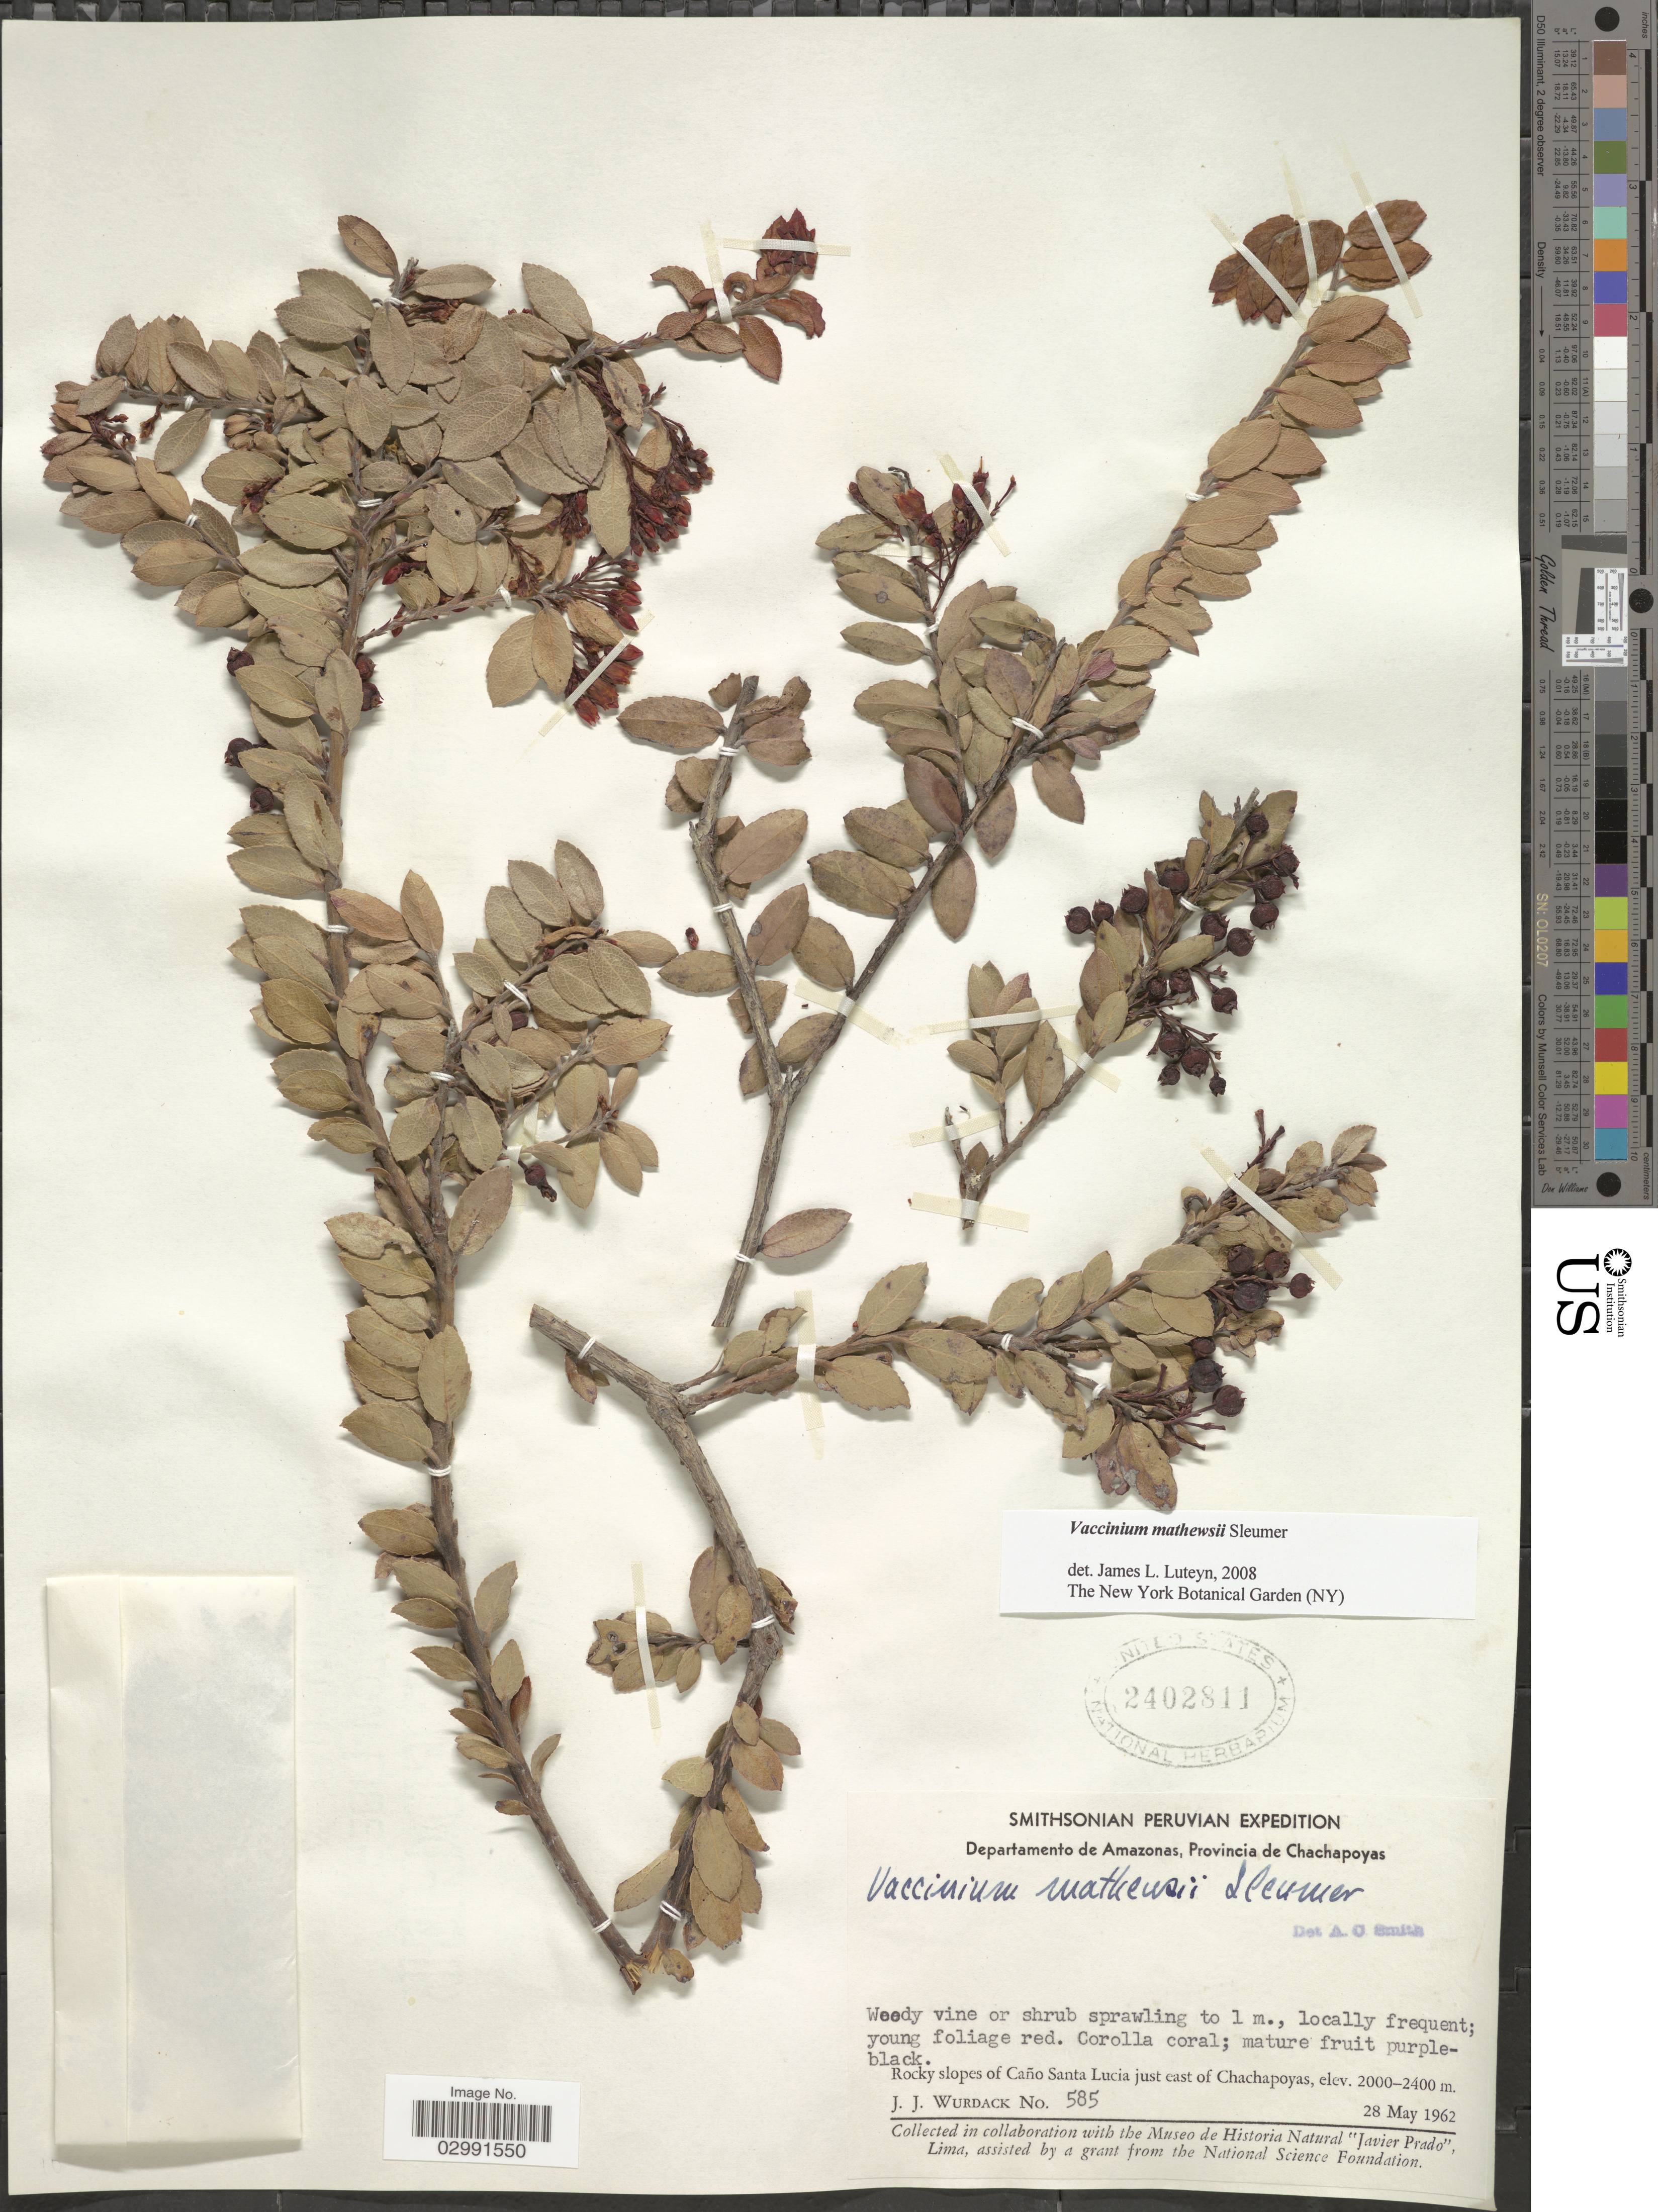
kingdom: Plantae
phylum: Tracheophyta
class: Magnoliopsida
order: Ericales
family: Ericaceae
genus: Vaccinium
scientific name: Vaccinium mathewsii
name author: Sleumer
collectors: J. J. Wurdack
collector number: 585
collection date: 1962-05-28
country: Peru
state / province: Amazonas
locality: Departamento de Amazonas, Provincia de Chachapoyas. Rocky slopes of Caño Santa Lucia just east of Chachapoyas.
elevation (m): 2000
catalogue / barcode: US 2402811